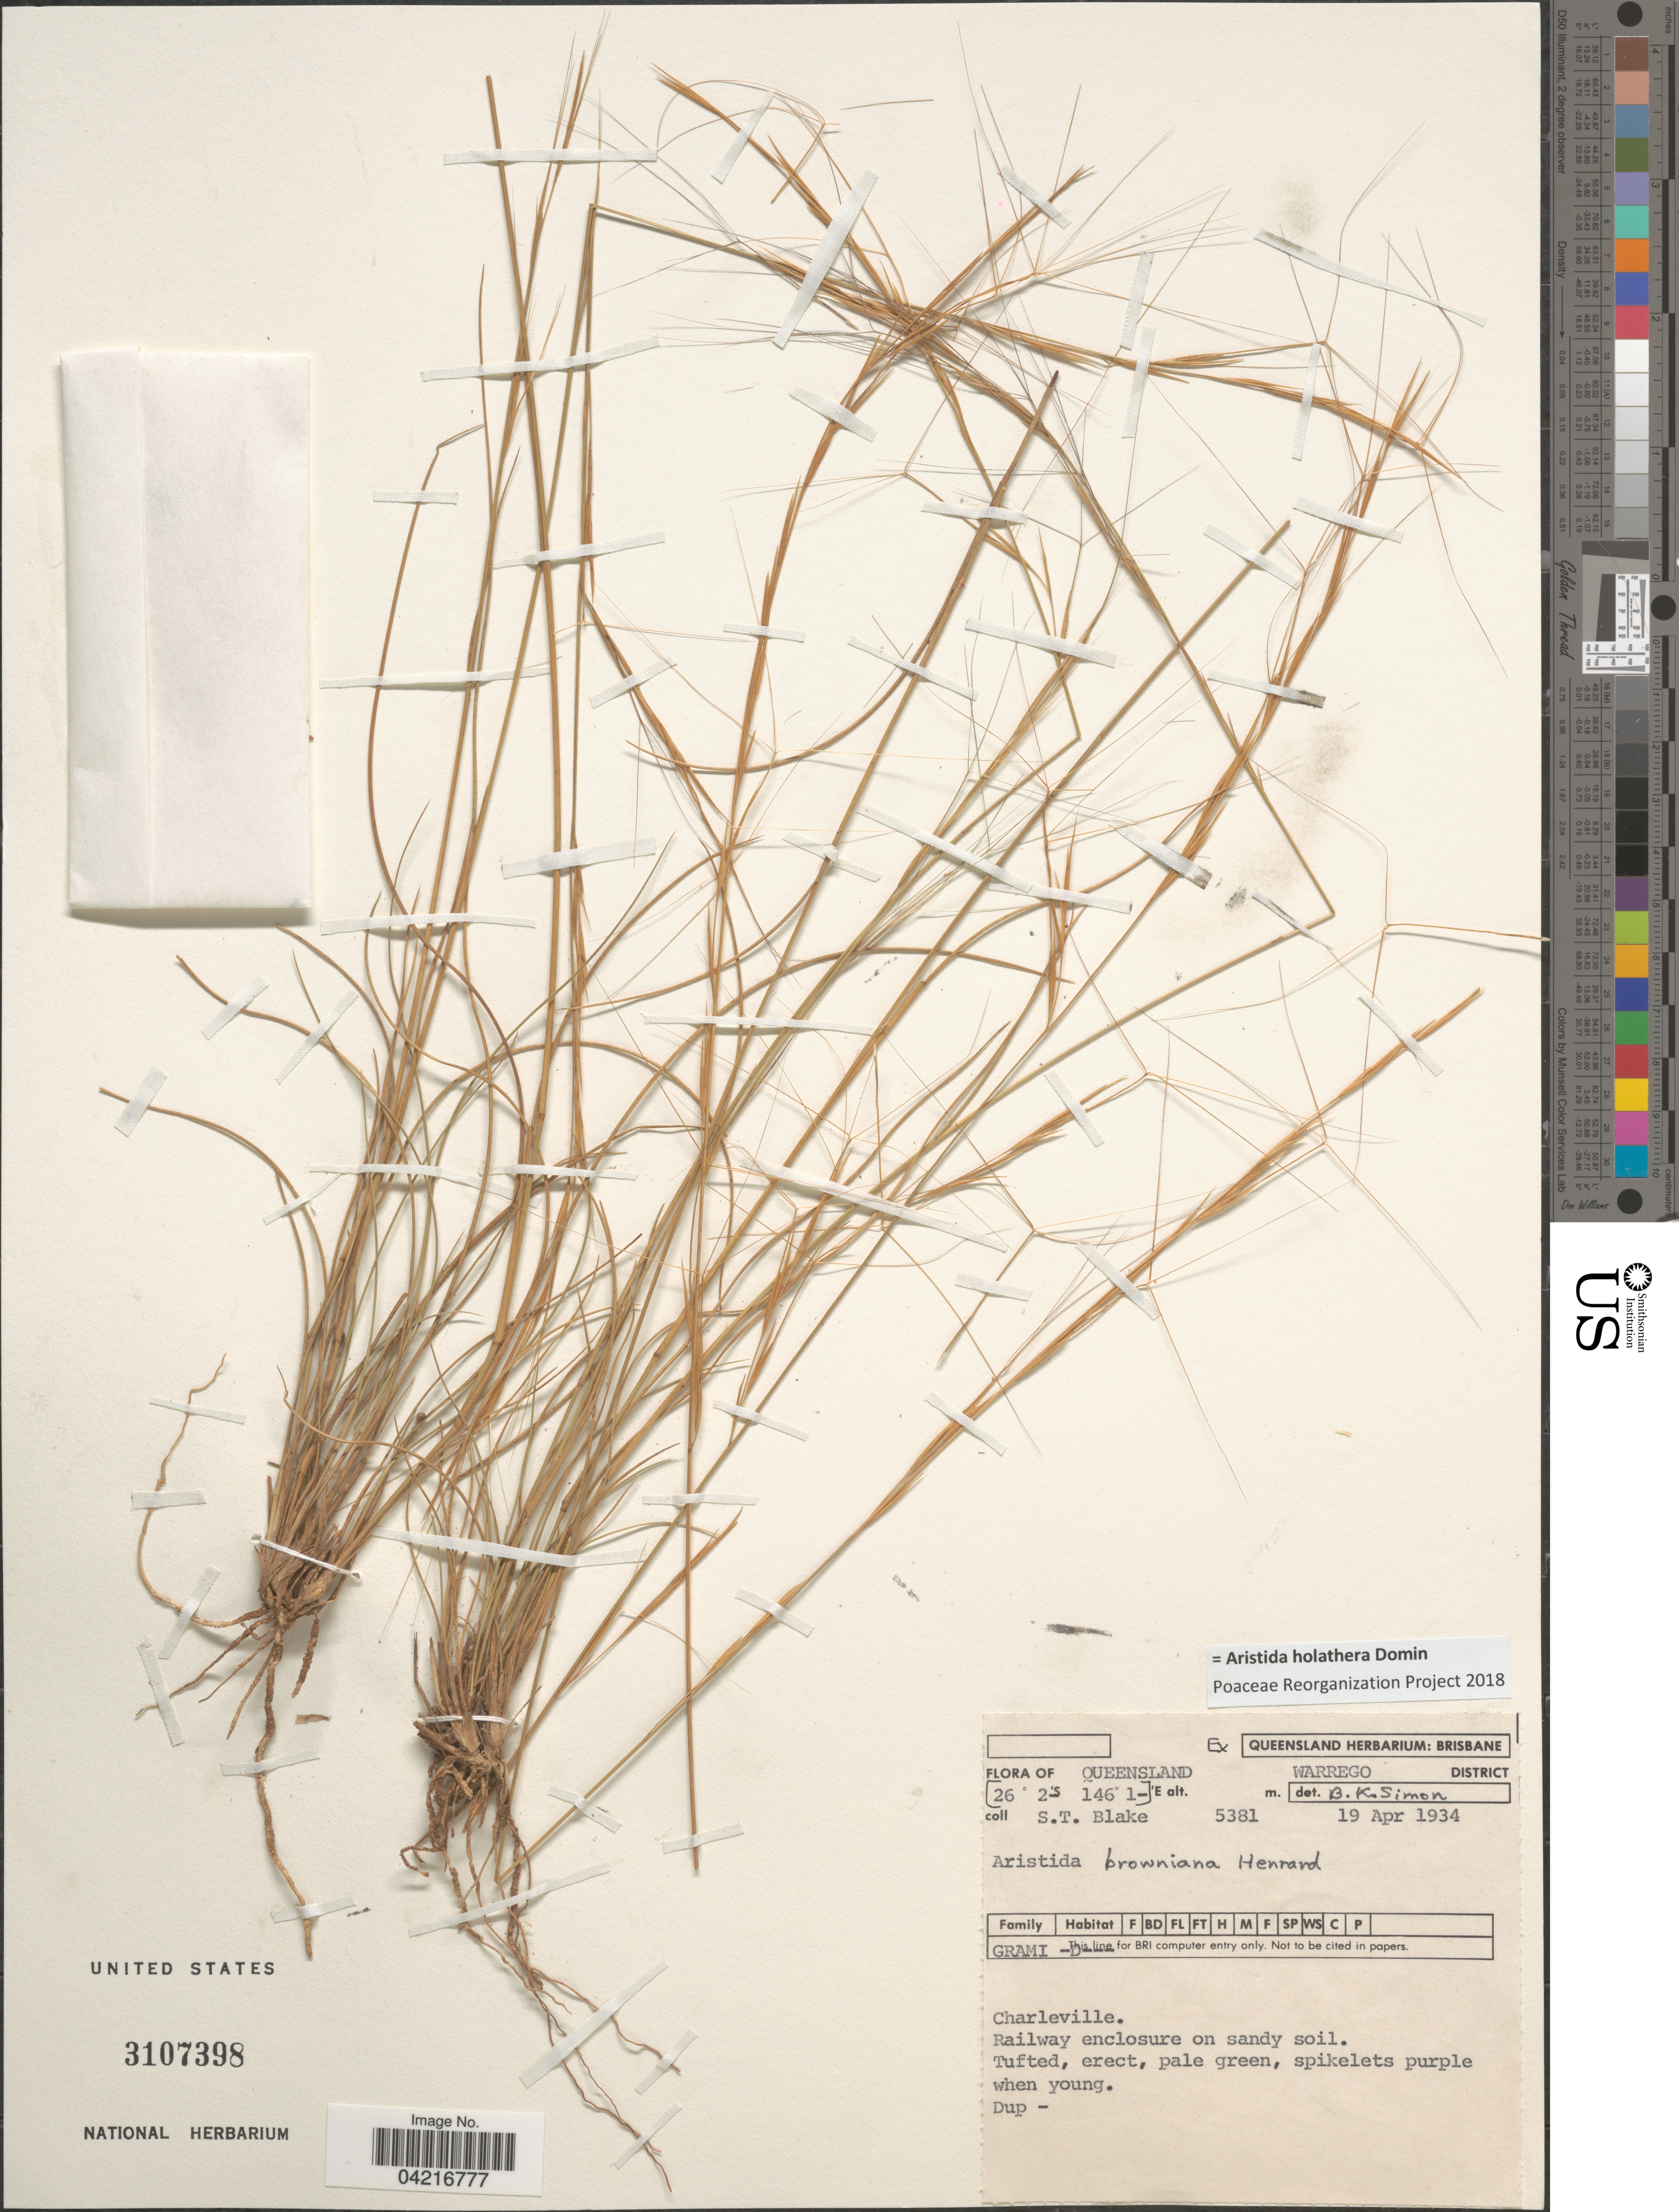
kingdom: Plantae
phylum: Tracheophyta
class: Liliopsida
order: Poales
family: Poaceae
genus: Aristida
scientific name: Aristida holathera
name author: Domin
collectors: S. T. Blake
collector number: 5381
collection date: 1934-04-19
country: Australia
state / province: Queensland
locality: Warrego District. Charleville. Railway enclosure on sandy soil.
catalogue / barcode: US 3107398